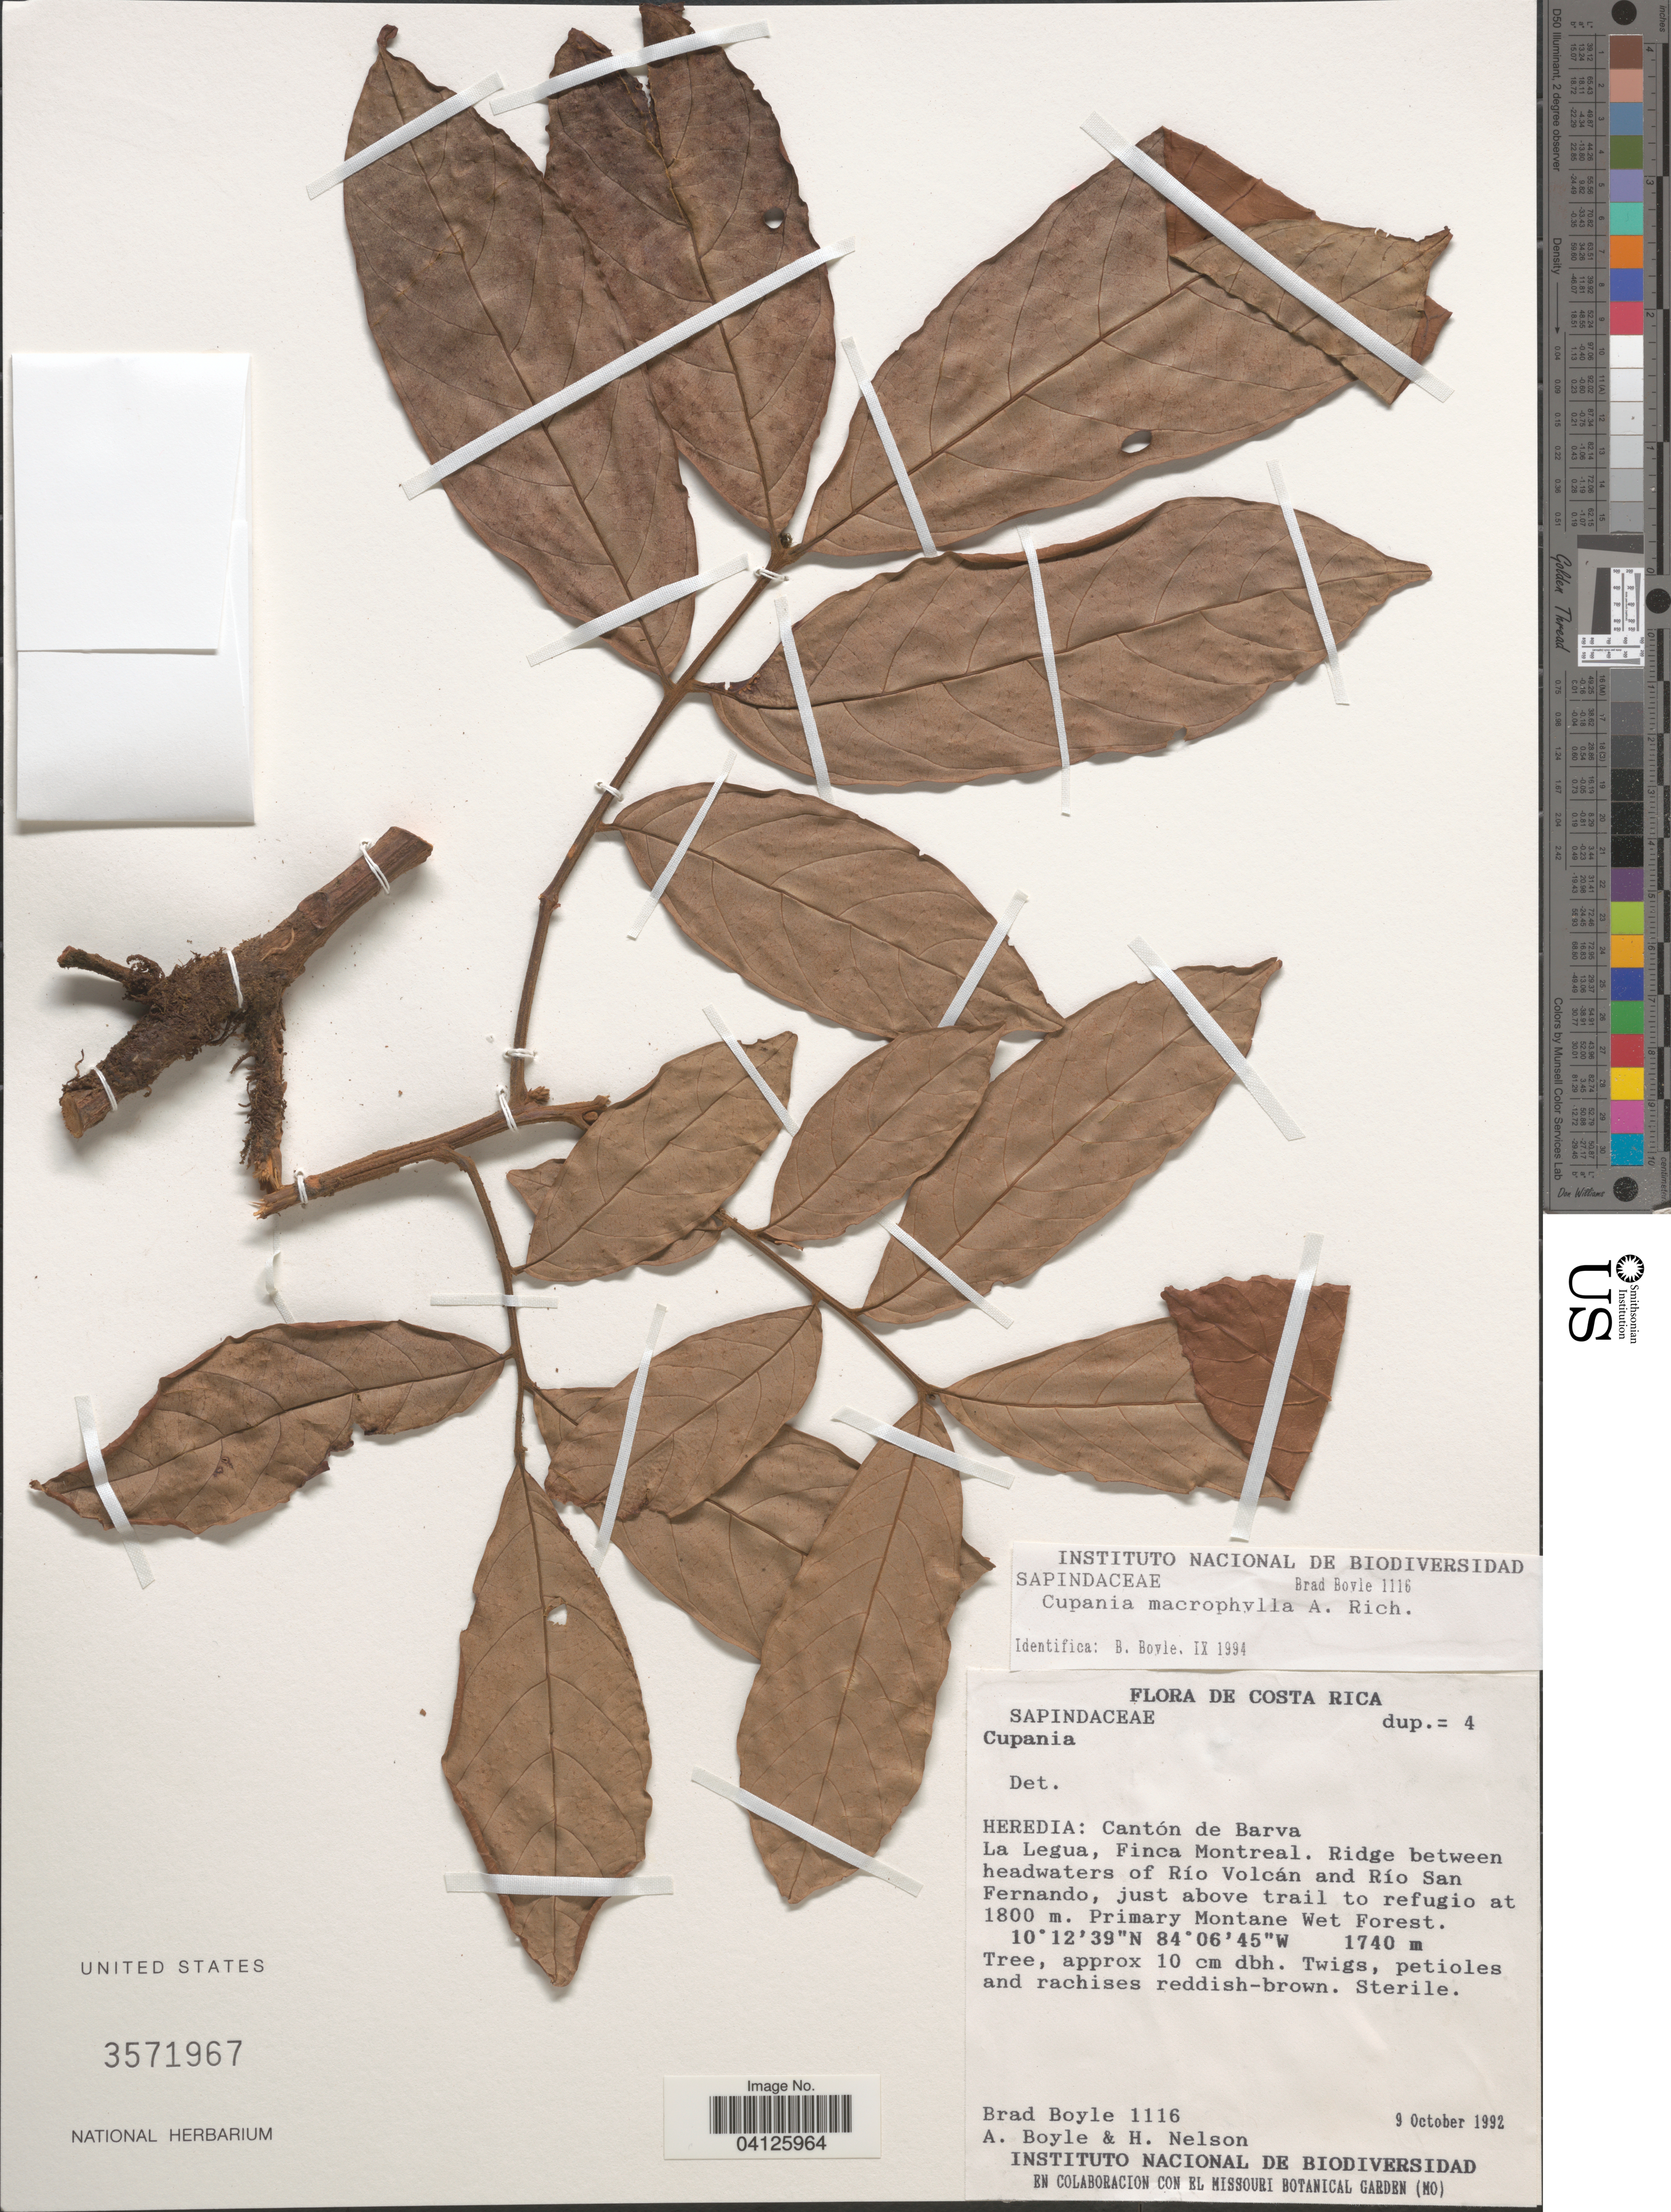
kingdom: Plantae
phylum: Tracheophyta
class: Magnoliopsida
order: Sapindales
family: Meliaceae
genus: Guarea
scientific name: Guarea sp.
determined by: Acevedo-Rodriguez, P., (US), Smithsonian Institution - National Museum of Natural History (UNITED STATES)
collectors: B. Boyle, A. Boyle & H. Nelson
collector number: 1116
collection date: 1992-10-09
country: Costa Rica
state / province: Heredia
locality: Cantón de Barva. La Legua, Finca Montreal. Ridge between headwaters of Río Volcán and Río San Fernando, just above trail to refugio at 1800 m. Primary Montane Wet Forest.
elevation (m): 1740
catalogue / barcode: US 3571967